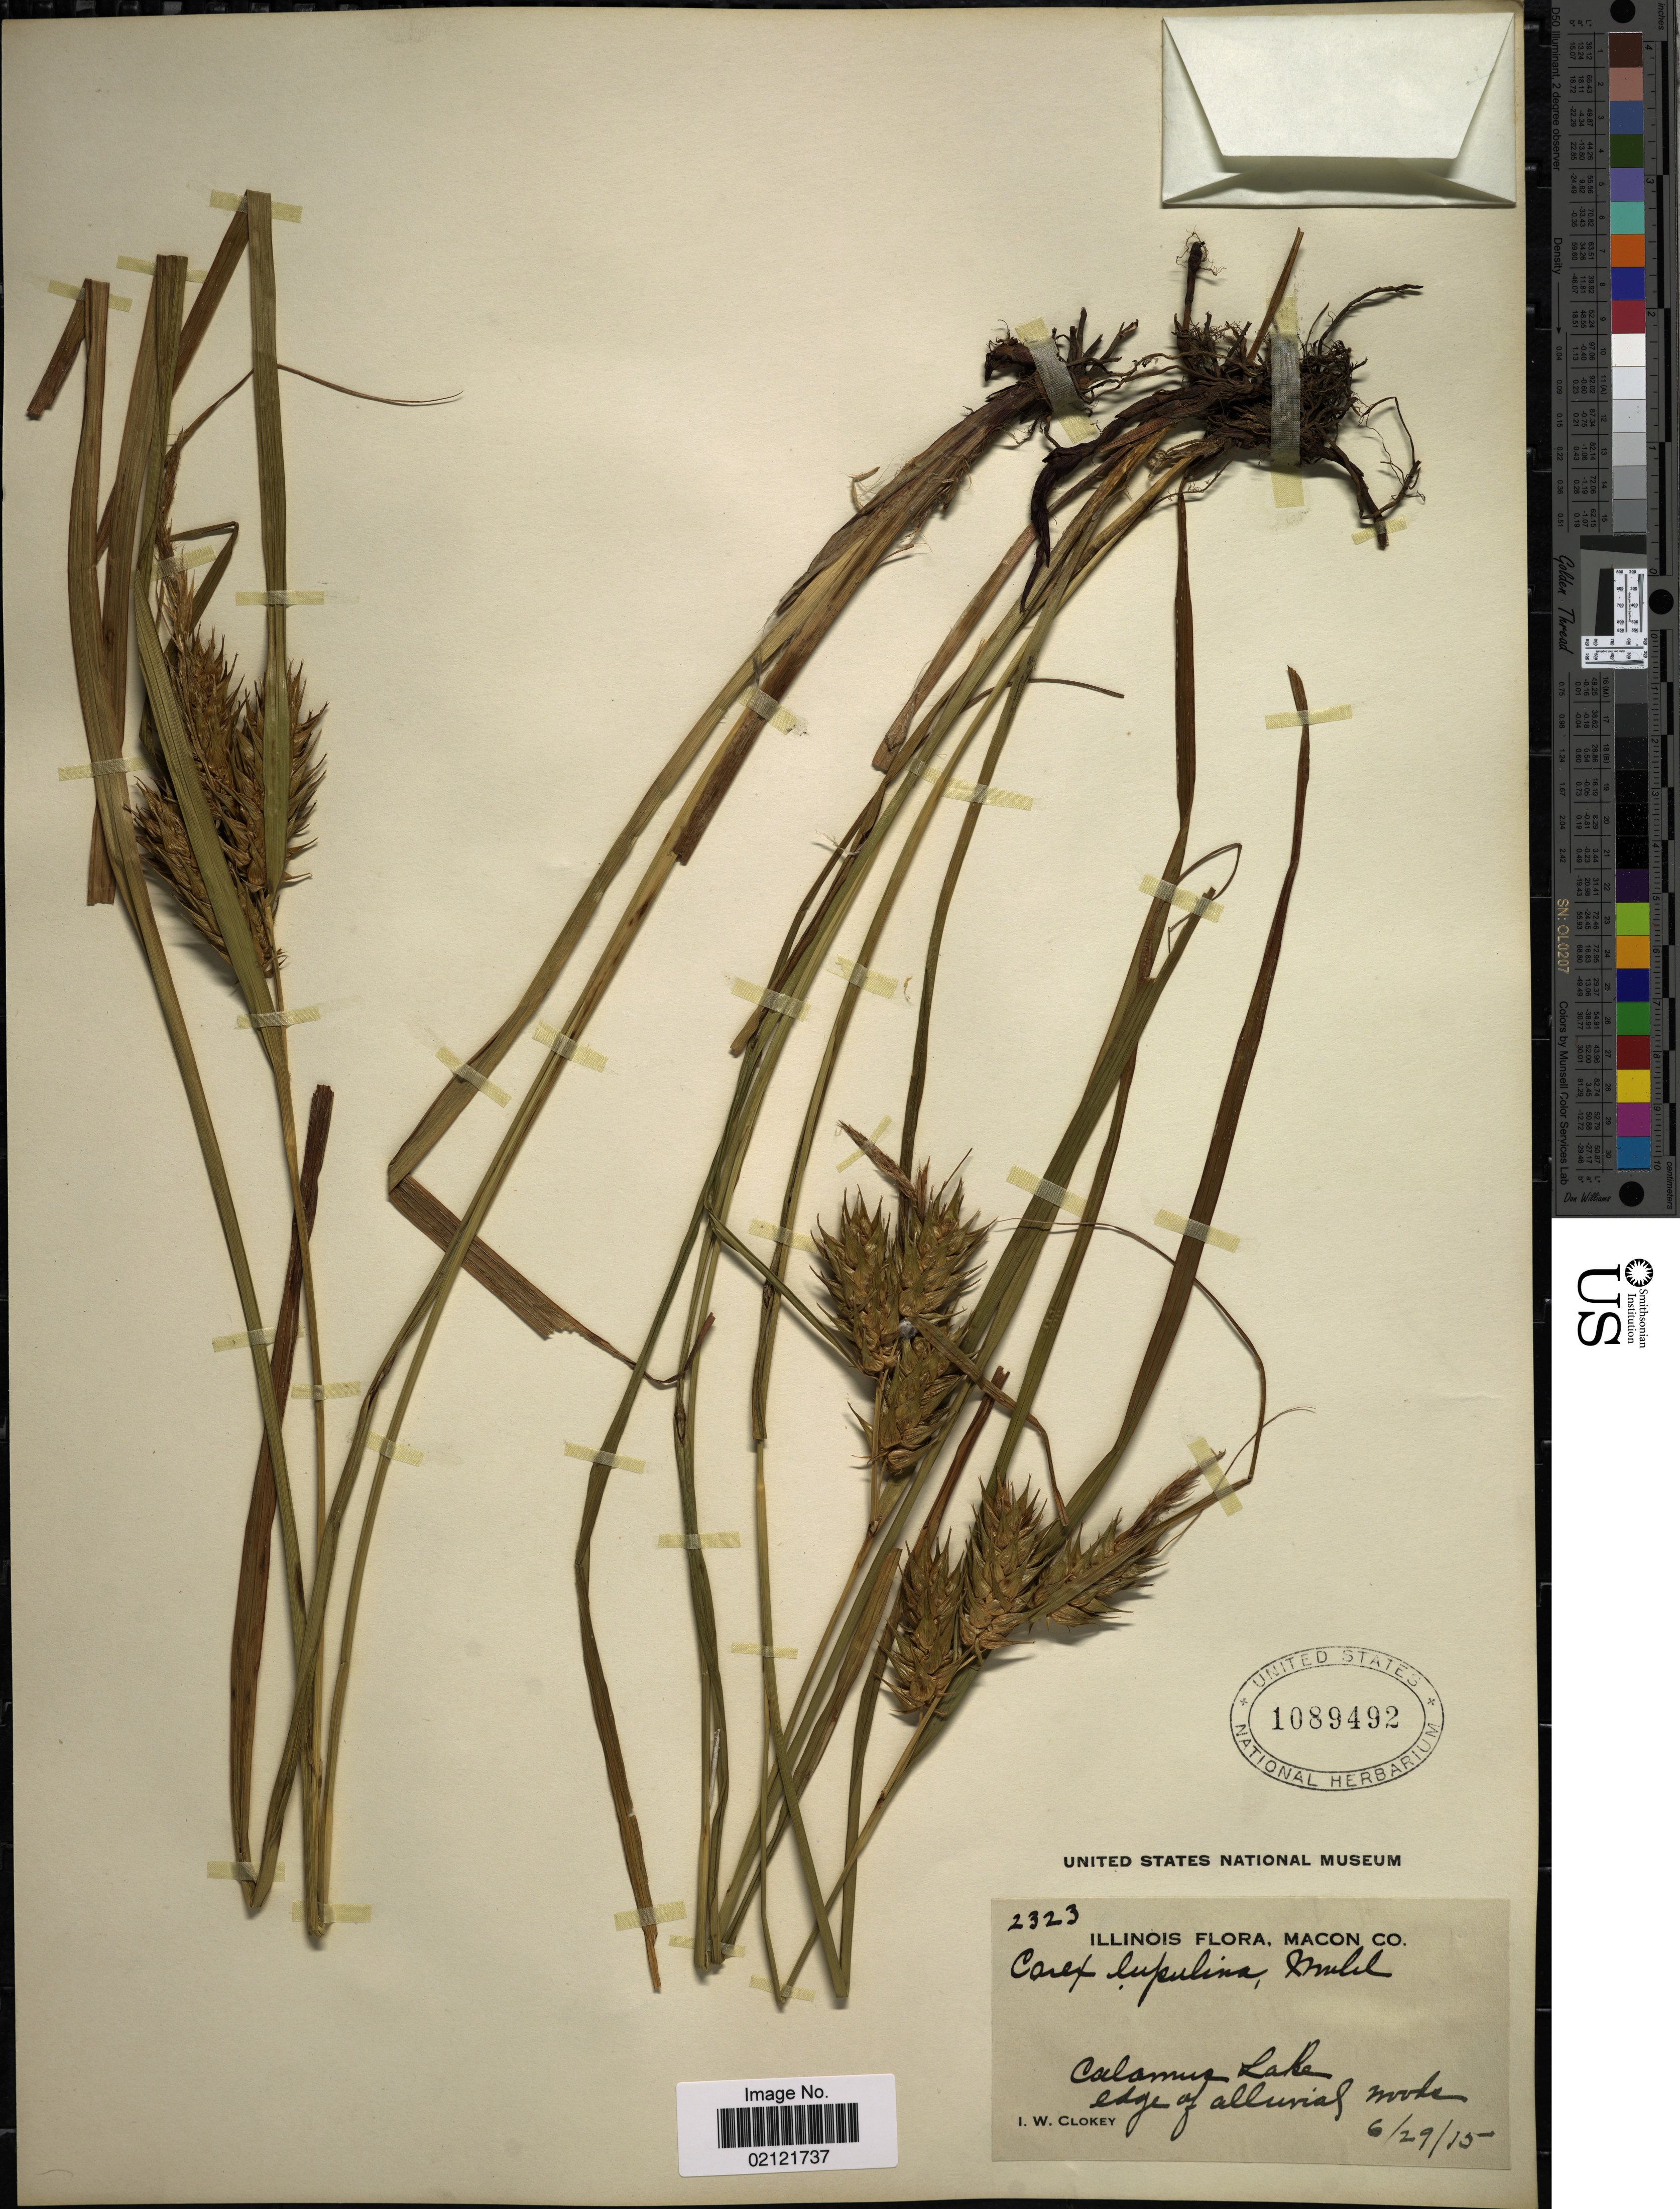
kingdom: Plantae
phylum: Tracheophyta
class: Liliopsida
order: Poales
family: Cyperaceae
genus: Carex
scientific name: Carex lupulina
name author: Muhl. ex Willd.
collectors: I. W. Clokey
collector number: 2323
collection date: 1915-06-29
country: United States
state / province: Illinois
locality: Calamus Lake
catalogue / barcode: US 1089492